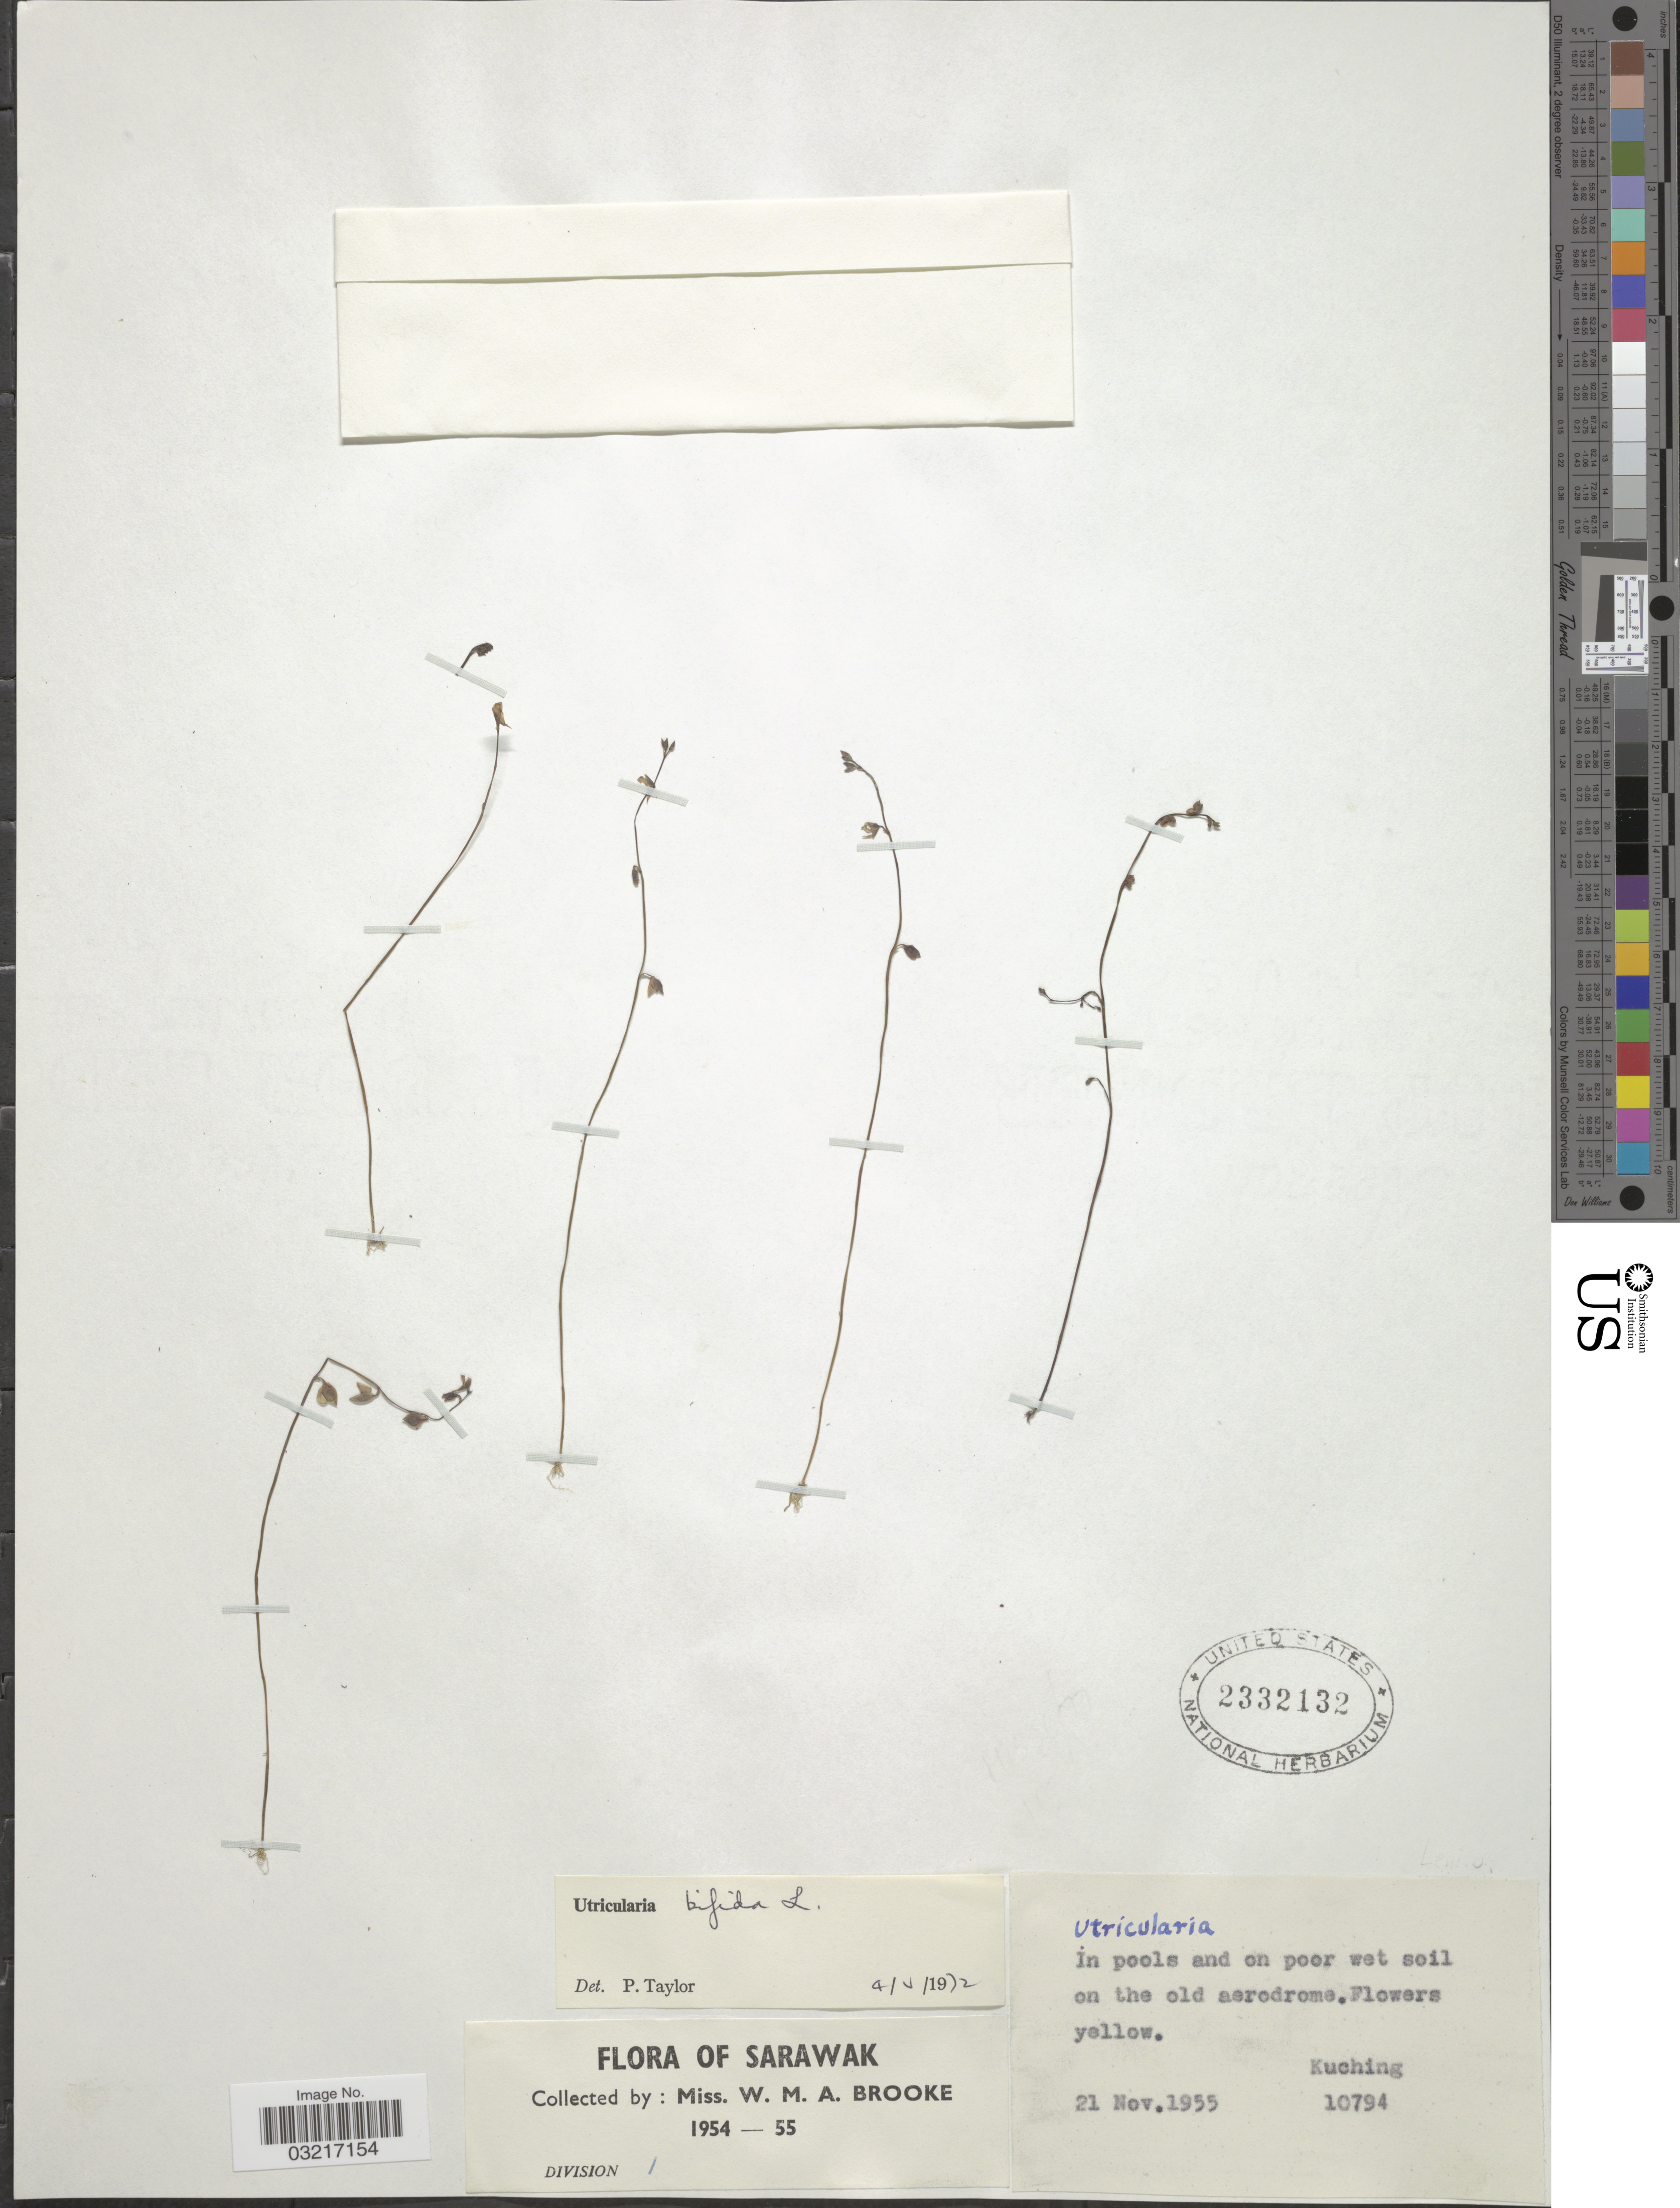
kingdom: Plantae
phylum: Tracheophyta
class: Magnoliopsida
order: Lamiales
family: Lentibulariaceae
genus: Utricularia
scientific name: Utricularia bifida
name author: L.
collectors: W. Brooke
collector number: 10794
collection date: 1955-11-21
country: Malaysia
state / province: Sarawak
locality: Kuching.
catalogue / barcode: US 2332132